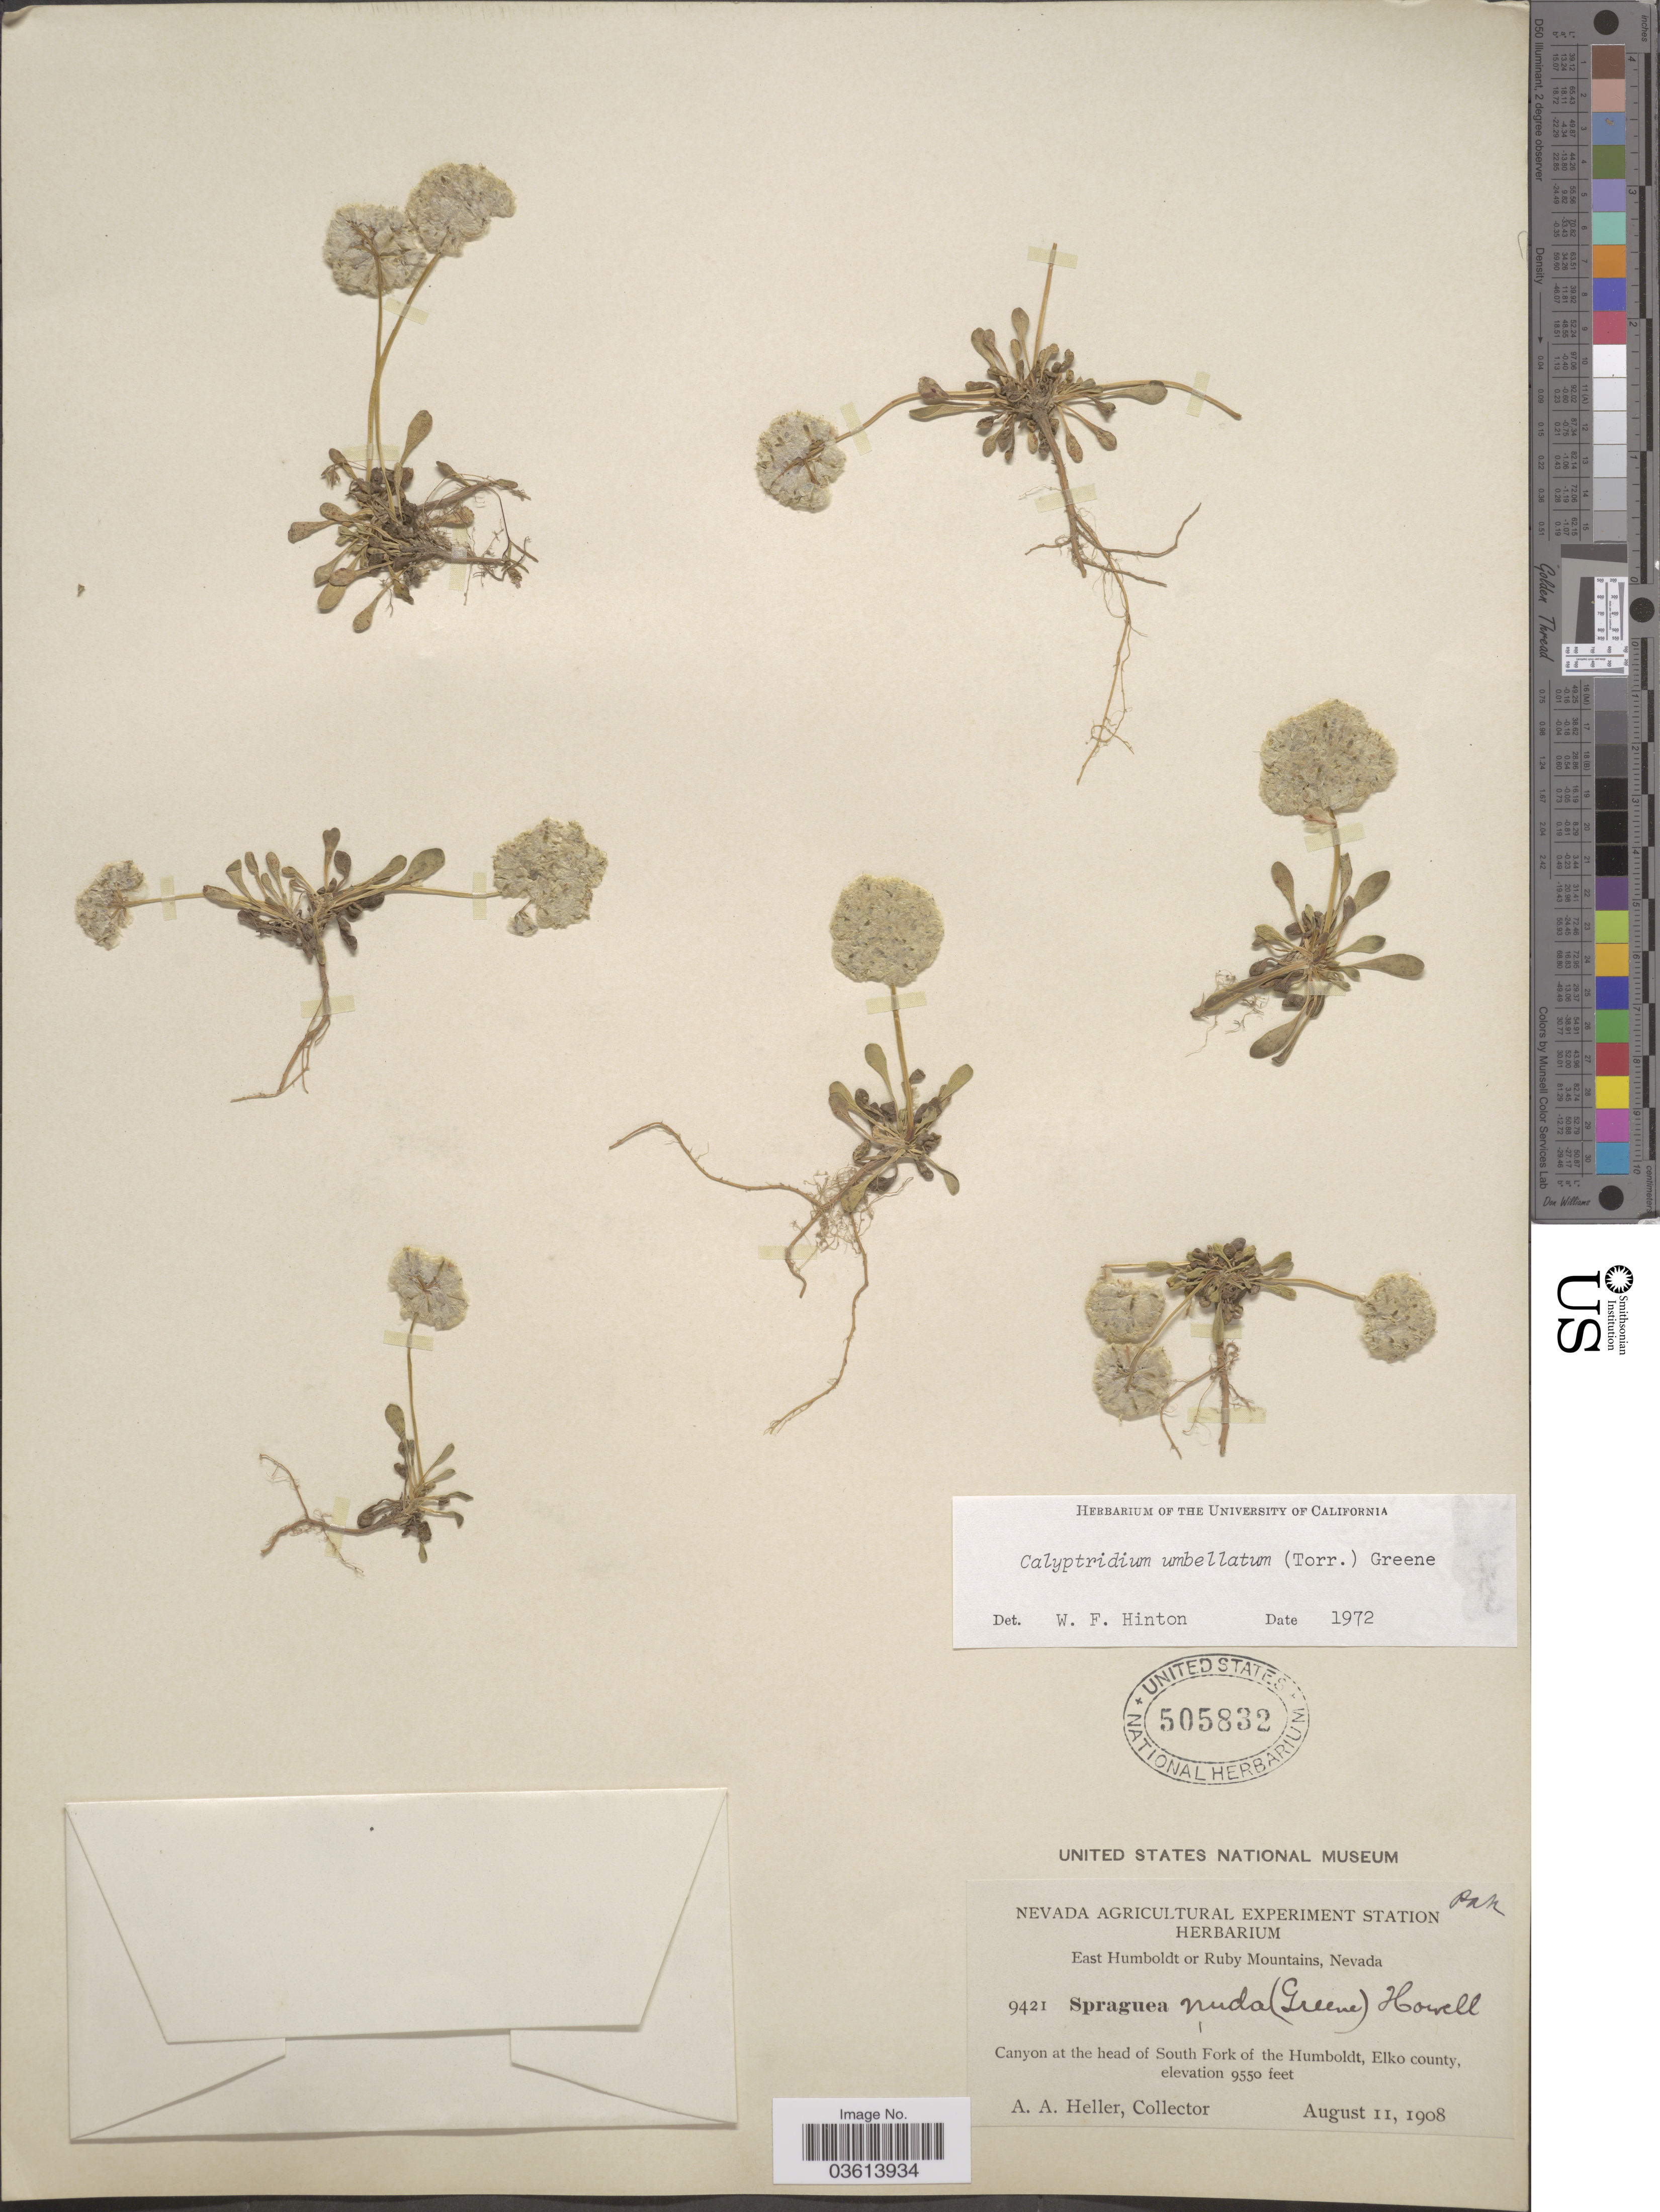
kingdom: Plantae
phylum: Tracheophyta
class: Magnoliopsida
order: Caryophyllales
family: Montiaceae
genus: Calyptridium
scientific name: Calyptridium umbellatum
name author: (Torr.) Greene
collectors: A. A. Heller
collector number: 9421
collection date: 1908-08-11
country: United States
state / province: Nevada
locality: East Humboldt or Ruby Mountains. Canyon at the head of South Fork of the Humboldt, Elko county.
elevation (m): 2911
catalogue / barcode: US 505832